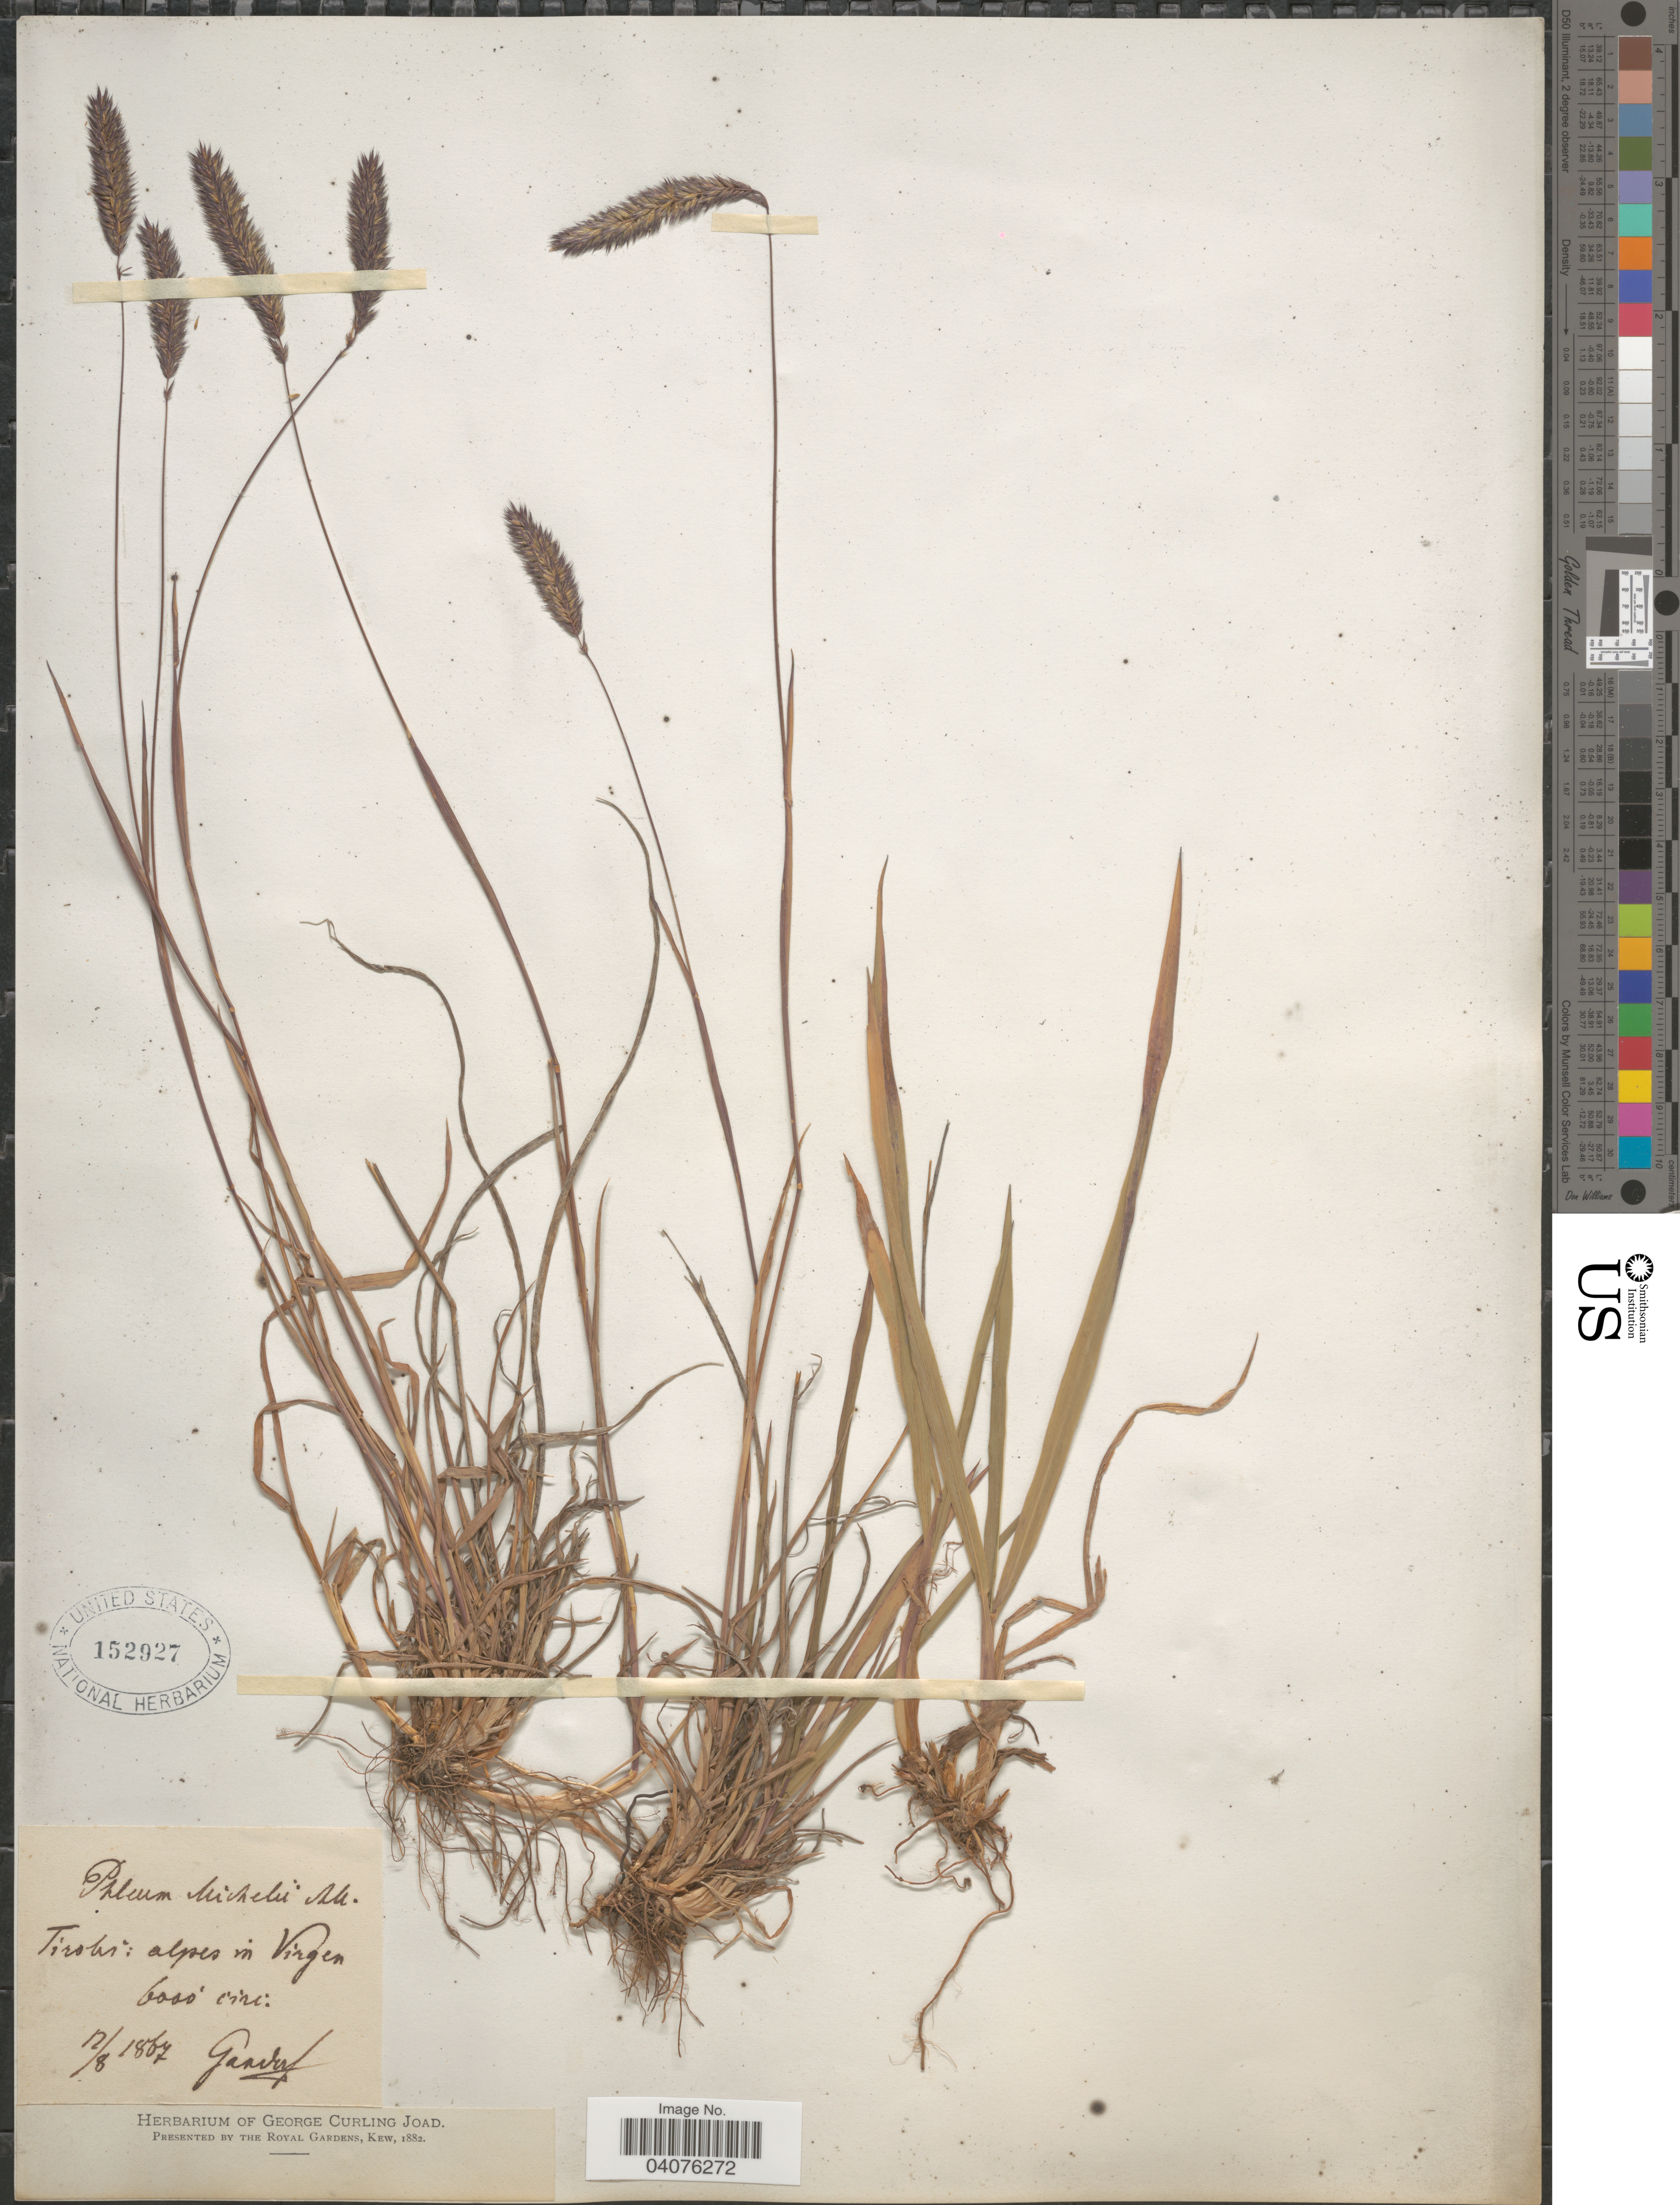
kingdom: Plantae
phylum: Tracheophyta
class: Liliopsida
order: Poales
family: Poaceae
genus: Phleum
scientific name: Phleum michelii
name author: All.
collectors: -- Gander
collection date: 1867-08-12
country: Austria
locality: Tirolis: alpes in Virgen.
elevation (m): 1829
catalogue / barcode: US 152927